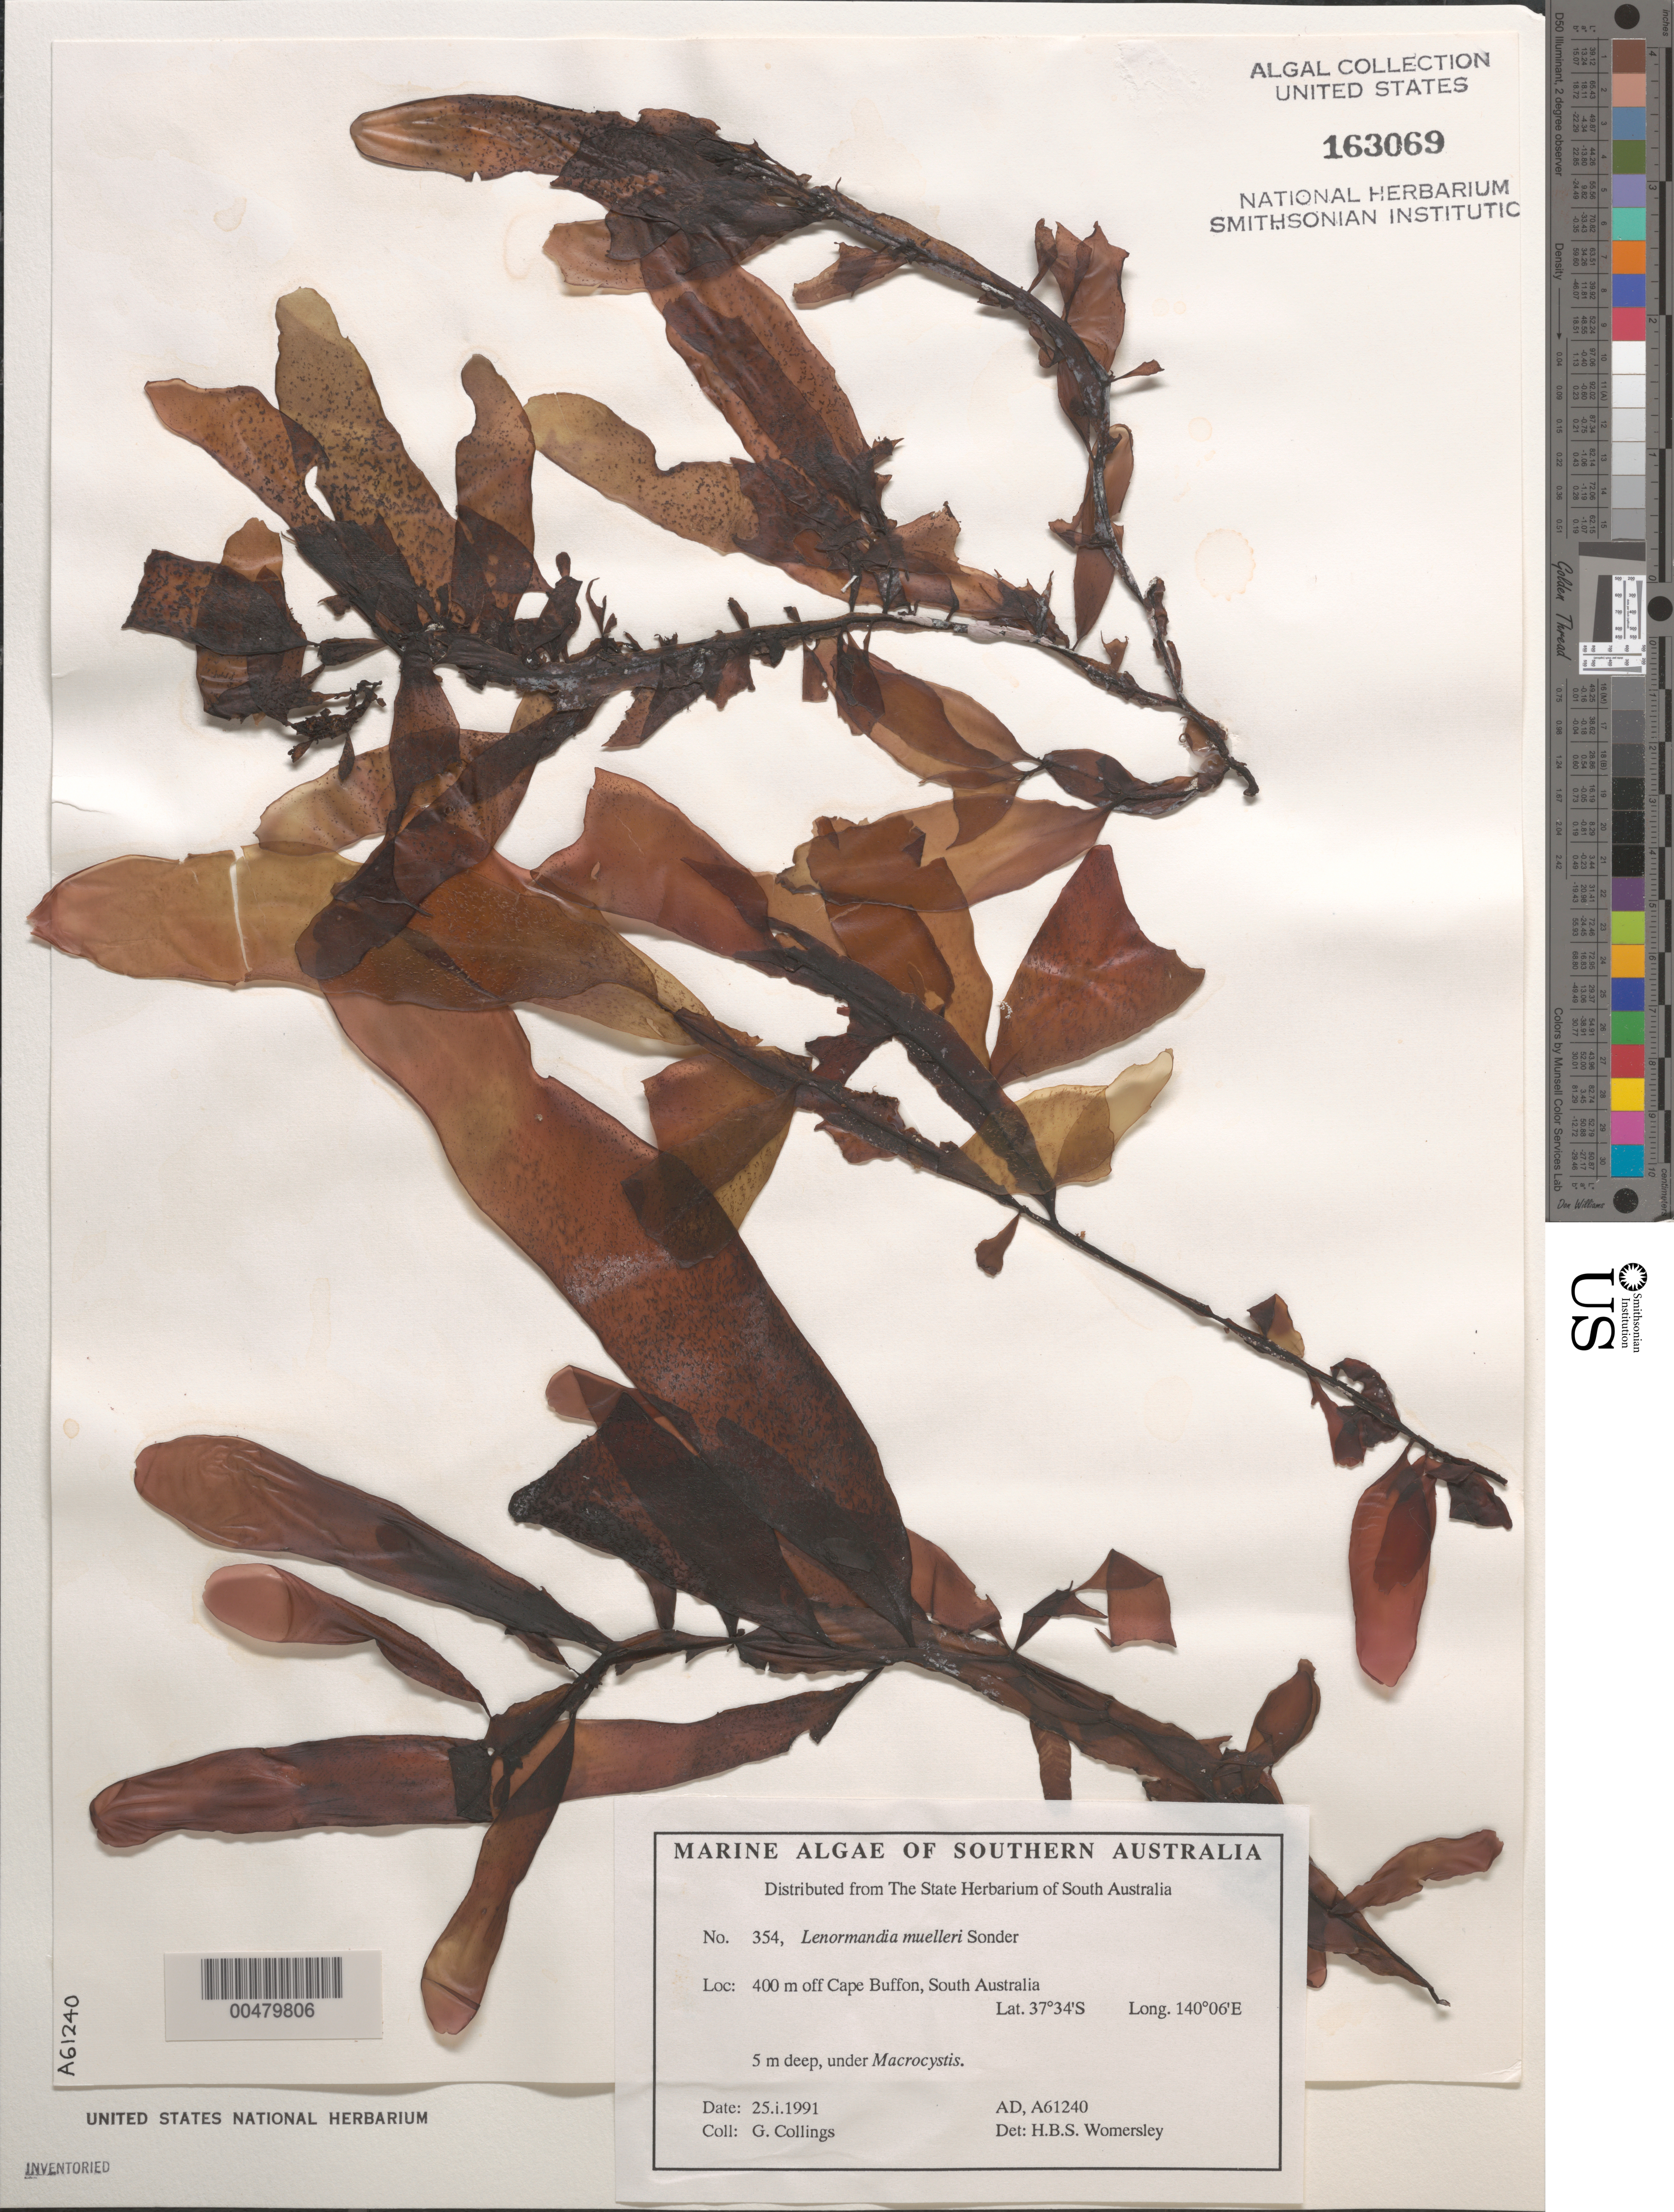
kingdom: Plantae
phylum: Rhodophyta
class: Florideophyceae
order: Ceramiales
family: Rhodomelaceae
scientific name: Lenormandia muelleri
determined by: Womersley, H. B. S.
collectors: G. Collins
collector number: Ad A61240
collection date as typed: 25 Jan 1991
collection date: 1991-01-25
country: Australia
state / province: South Australia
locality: Off Cape Buffon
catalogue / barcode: US 163069